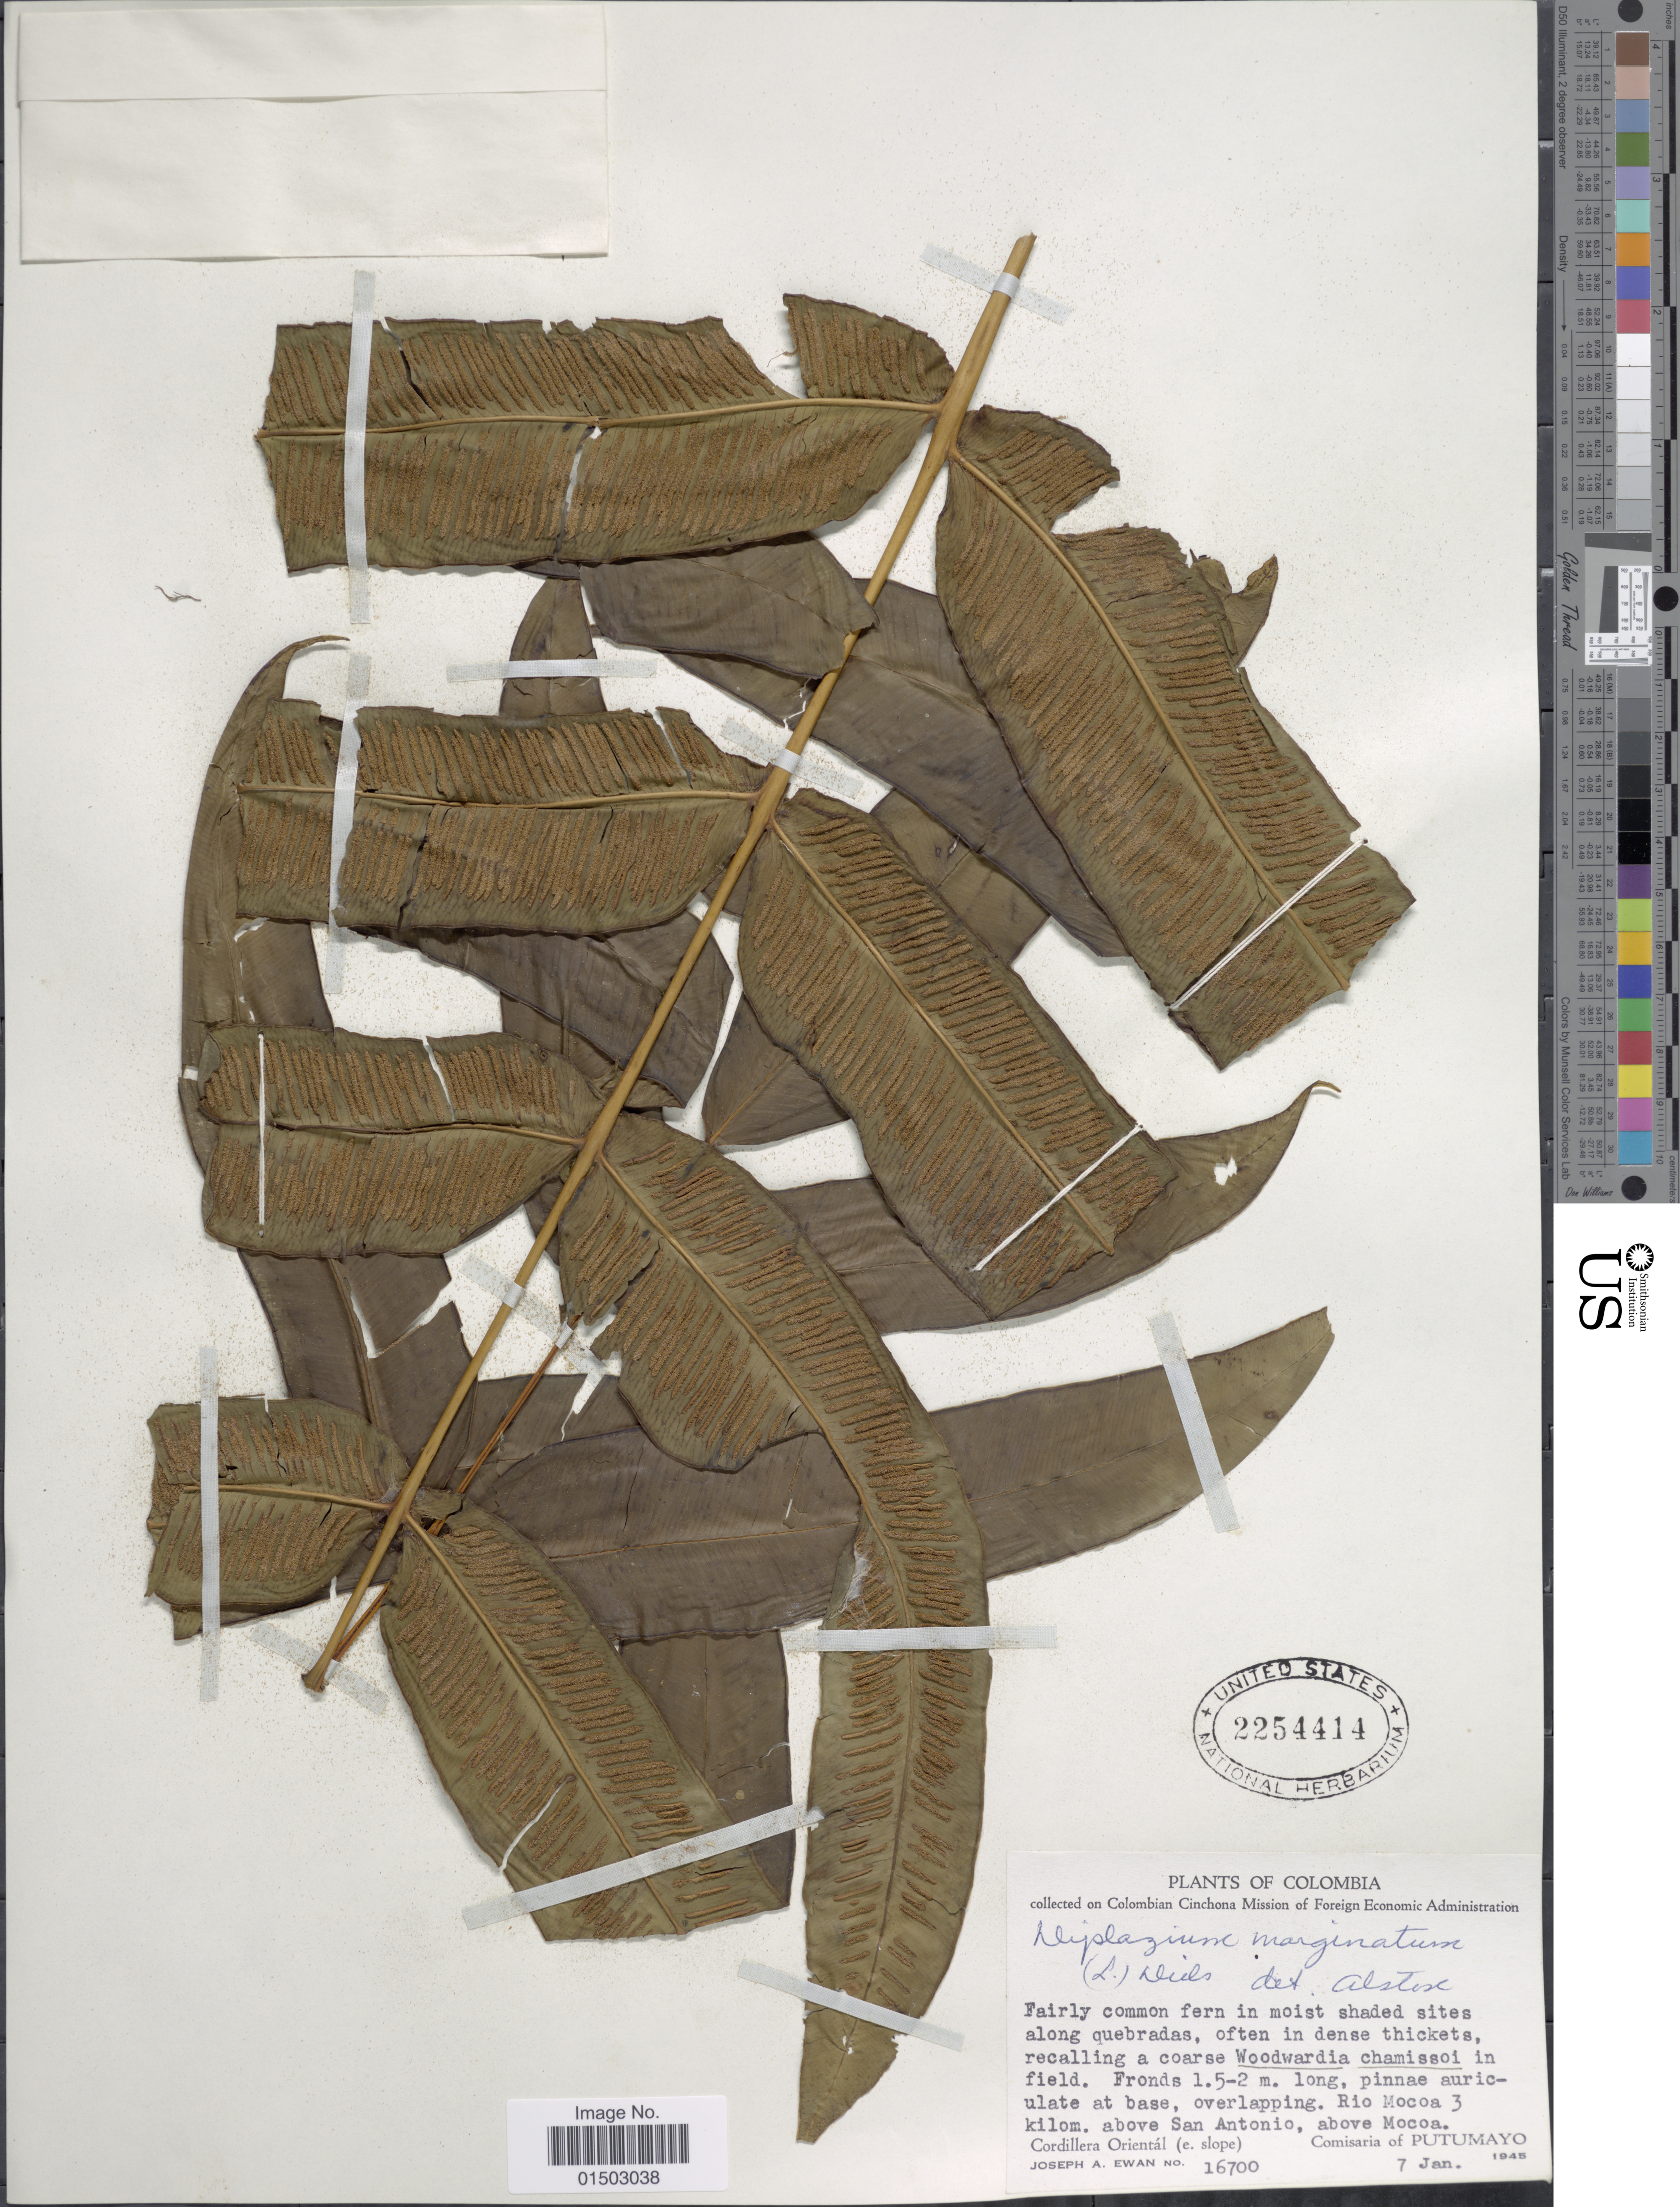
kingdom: Plantae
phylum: Tracheophyta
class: Polypodiopsida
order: Polypodiales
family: Hemidictyaceae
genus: Hemidictyum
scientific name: Hemidictyum marginatum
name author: (L.) C. Presl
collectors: J. A. Ewan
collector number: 16700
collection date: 1945-01-07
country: Colombia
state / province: Putumayo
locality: Rio Mocoa, 3 kilom. above San Antonio, above Mocoa. Corillera Oriental (e. slope). Comisaria of Putumayo.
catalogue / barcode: US 2254414